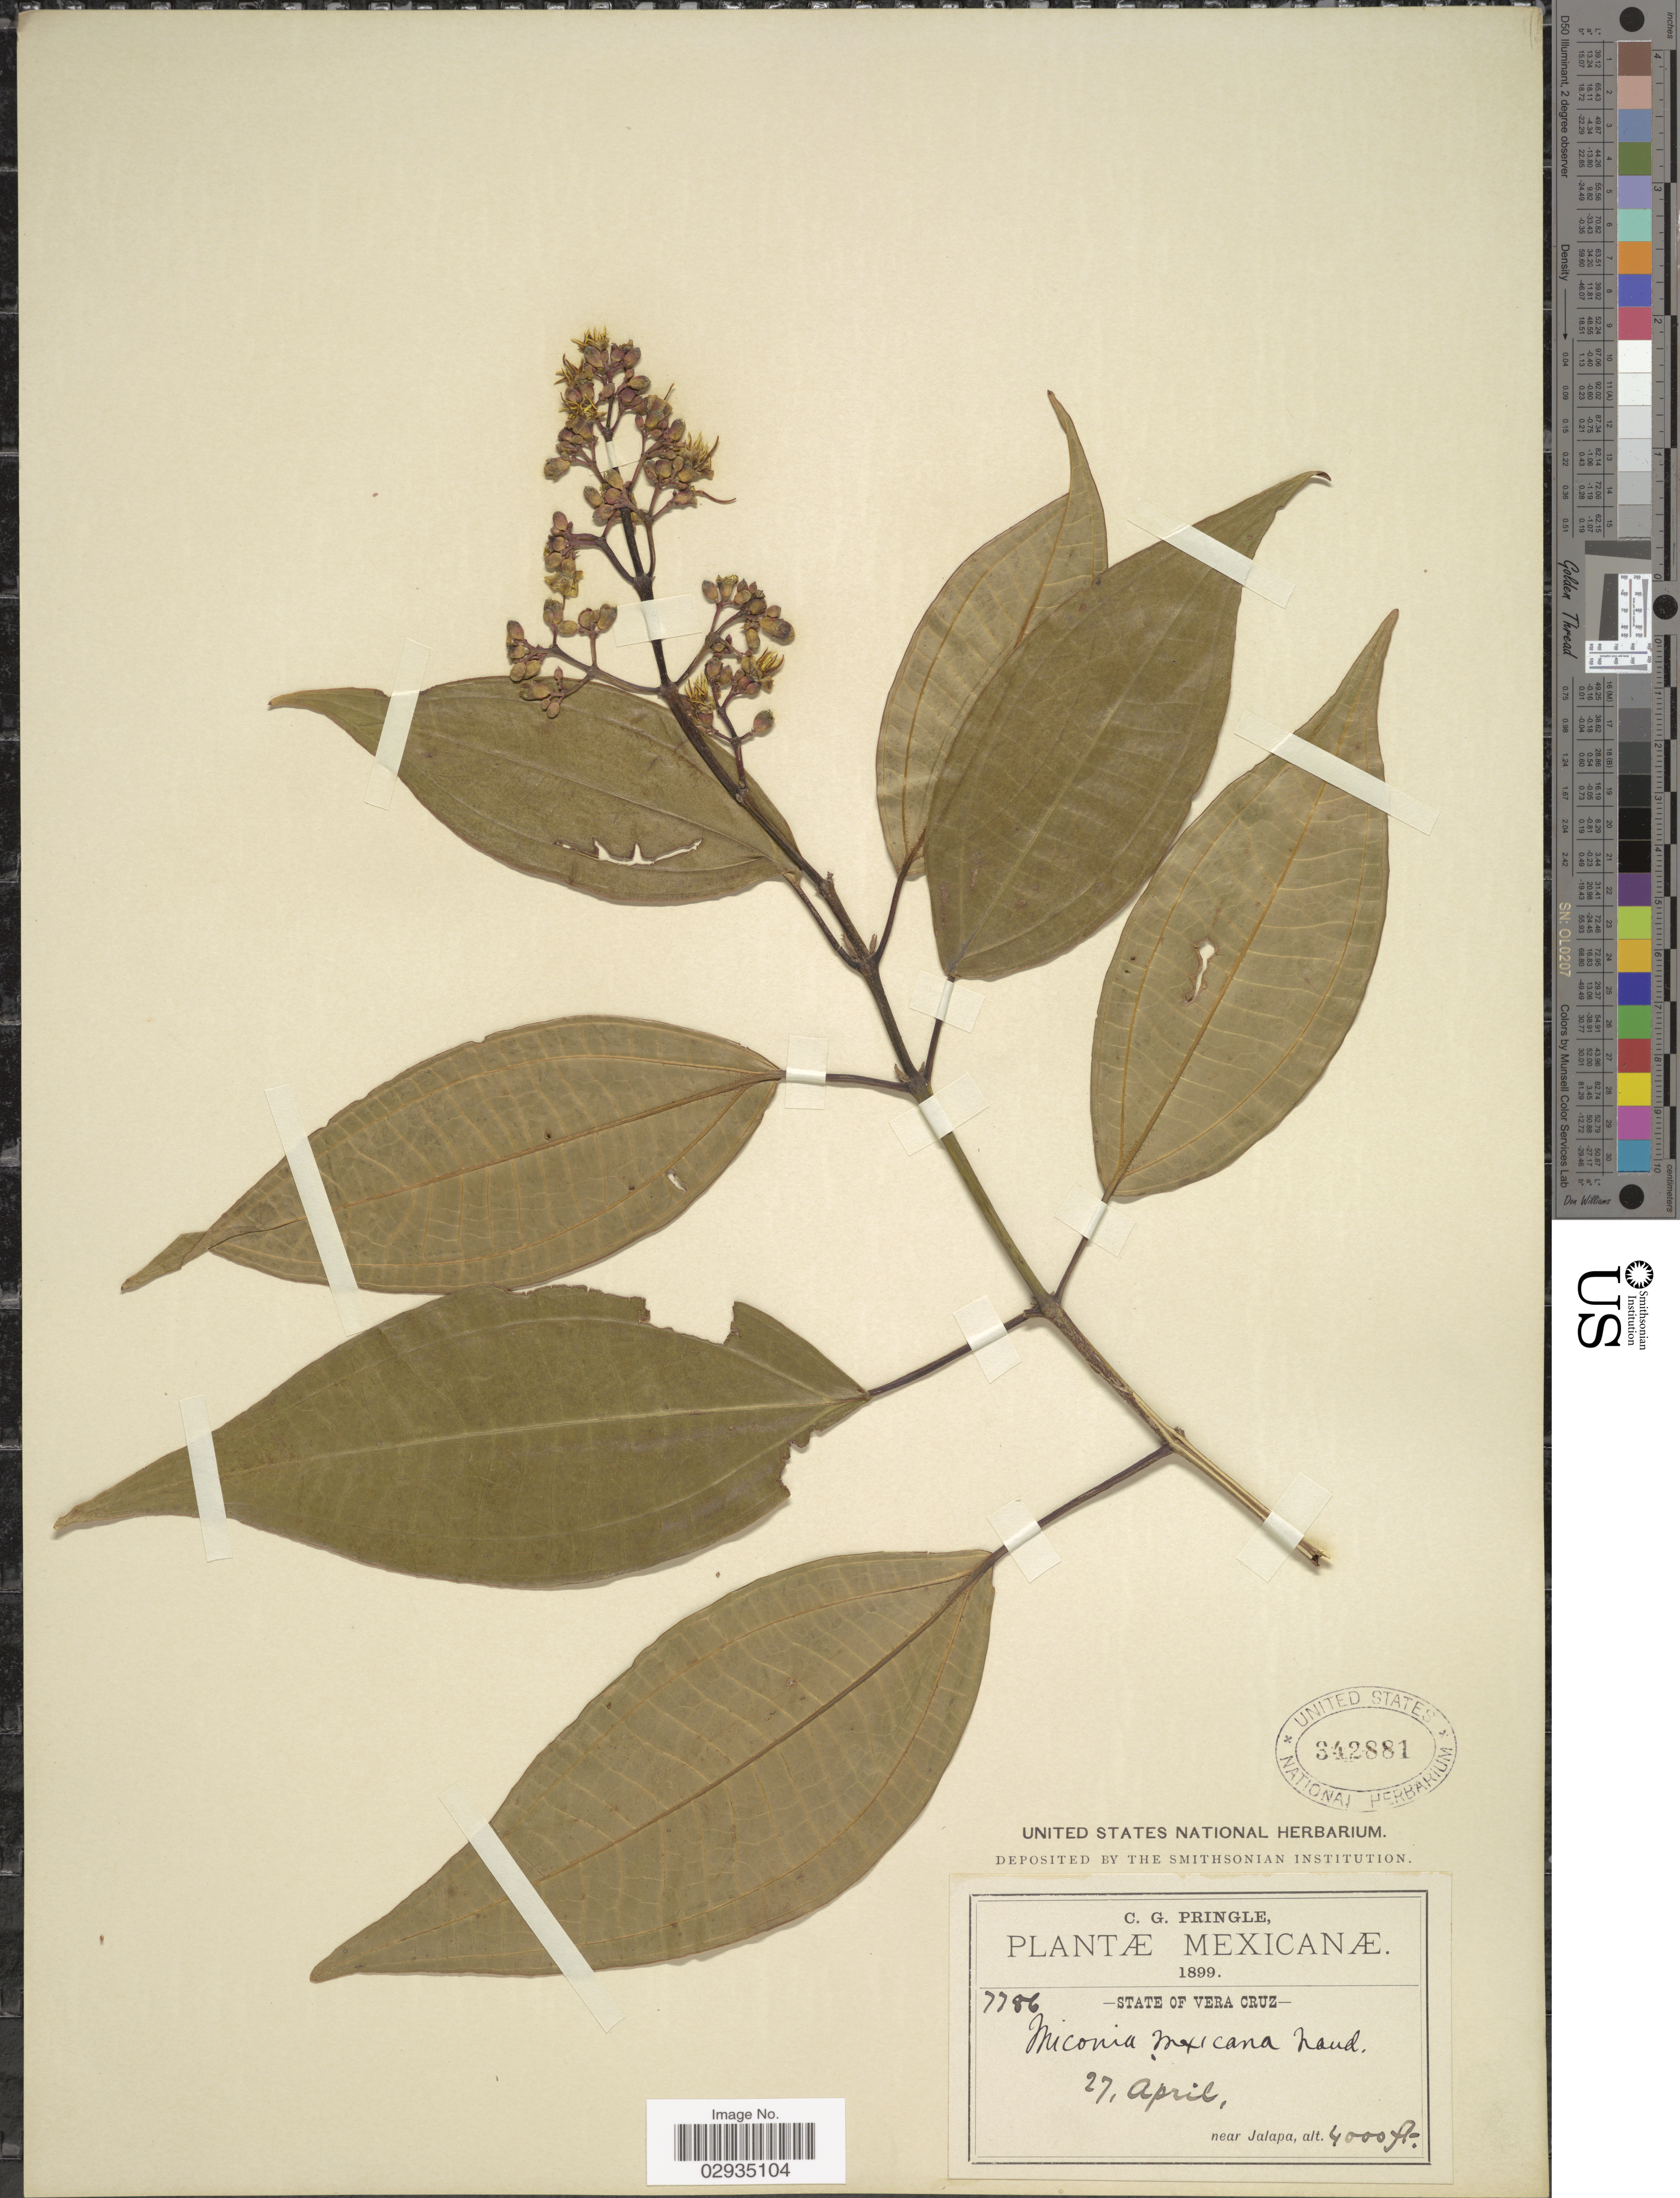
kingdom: Plantae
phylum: Tracheophyta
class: Magnoliopsida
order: Myrtales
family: Melastomataceae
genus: Miconia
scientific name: Miconia mexicana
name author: (Bonpl.) Naudin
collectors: C. G. Pringle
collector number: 7786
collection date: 1899-04-27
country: Mexico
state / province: Veracruz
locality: State of Vera Cruz. Near Jalapa.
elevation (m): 1219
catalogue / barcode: US 342881